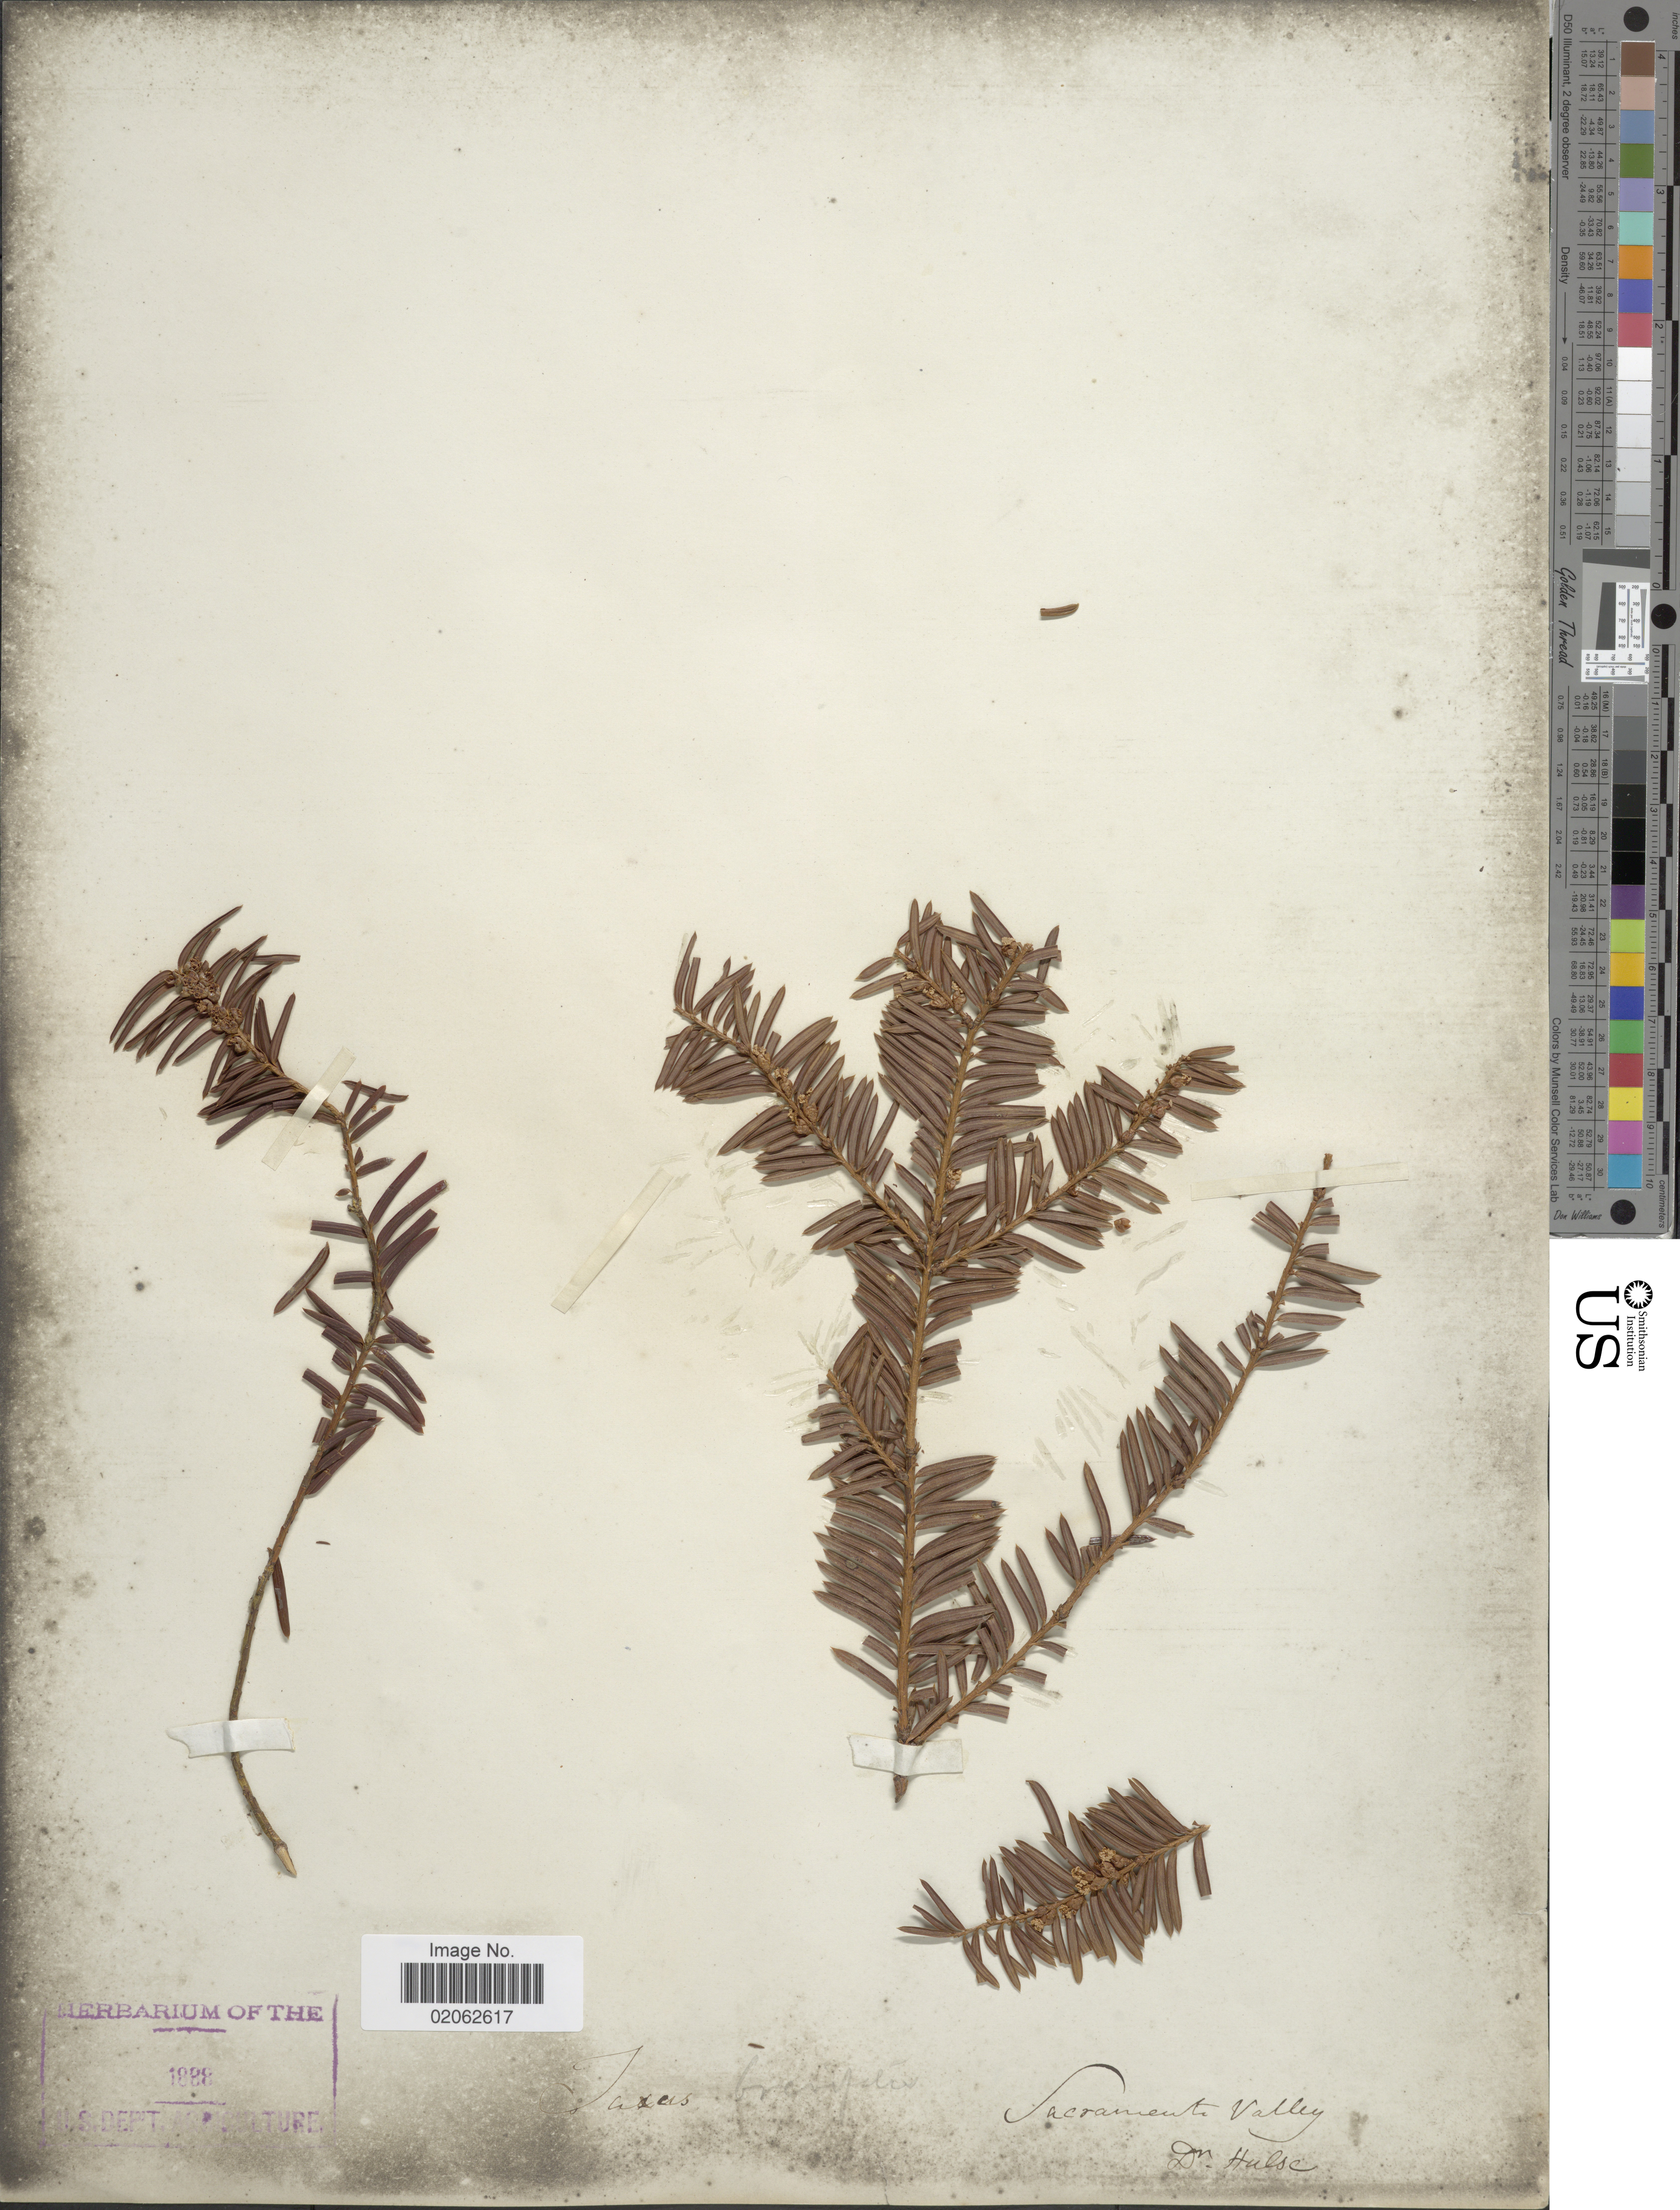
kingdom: Plantae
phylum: Tracheophyta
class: Pinopsida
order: Pinales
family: Taxaceae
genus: Taxus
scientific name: Taxus brevifolia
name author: Nutt.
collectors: Hulse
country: United States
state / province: California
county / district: Sacramento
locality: Sacramento Valley